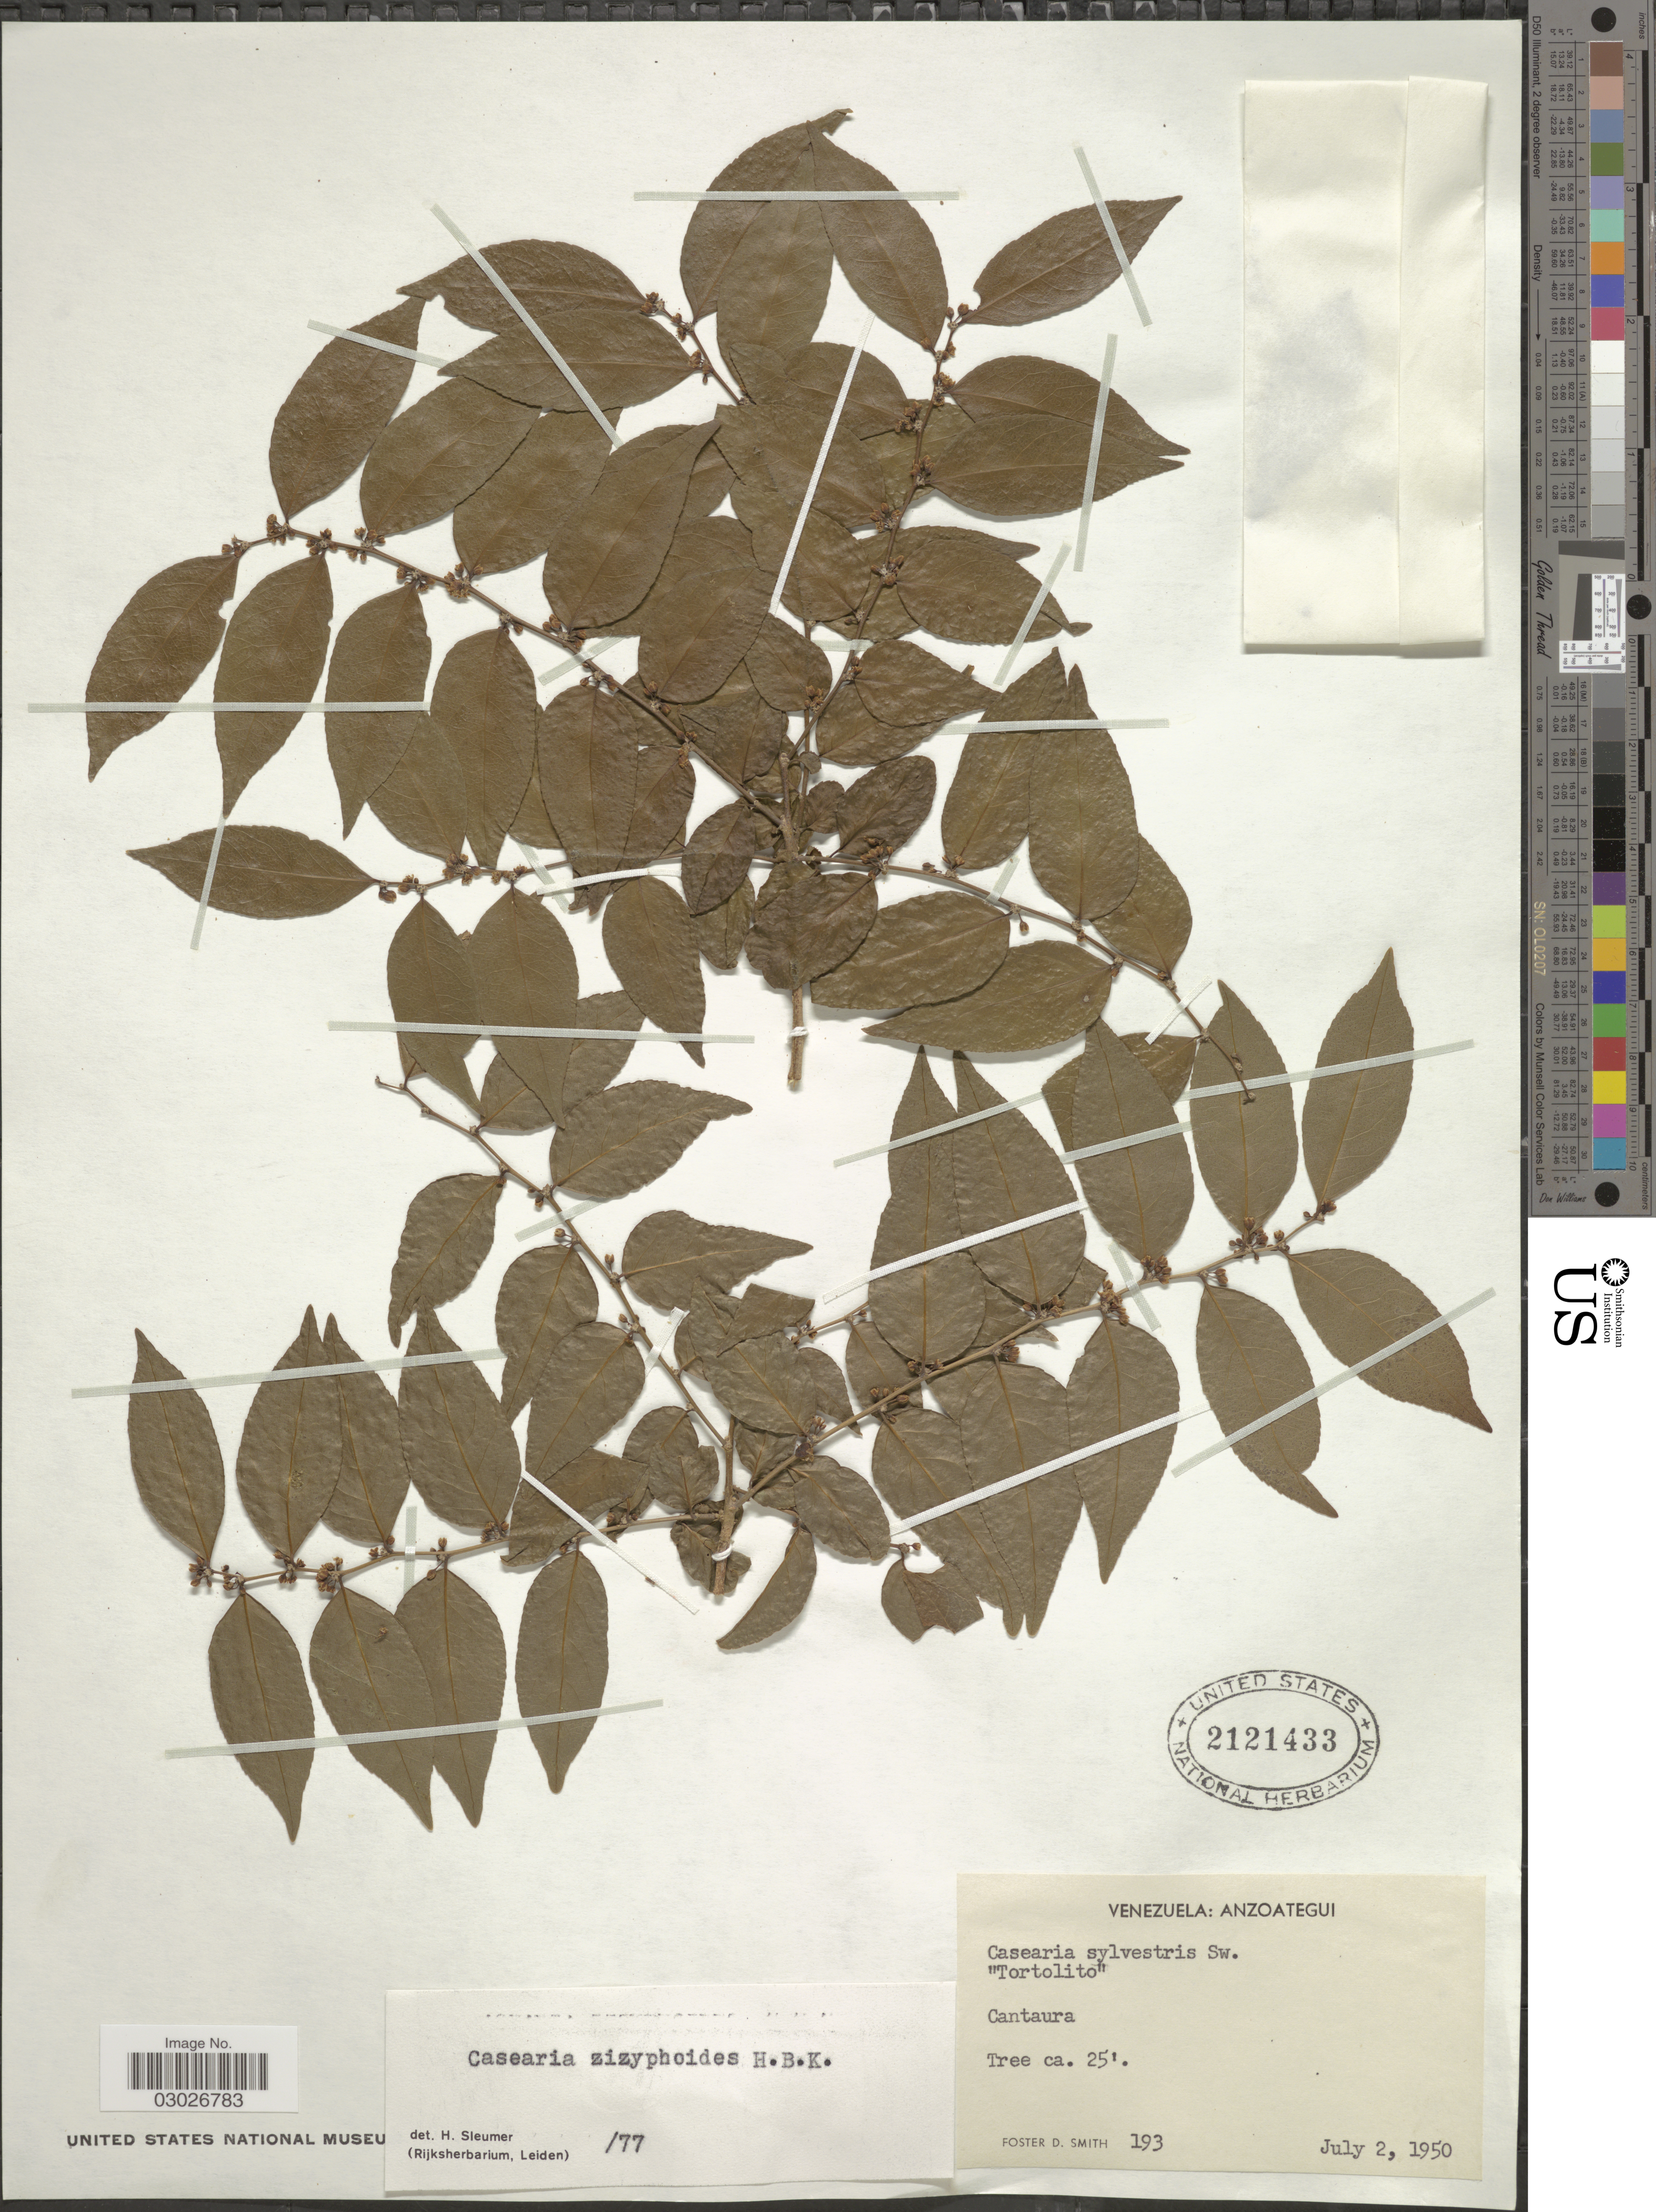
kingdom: Plantae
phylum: Tracheophyta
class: Magnoliopsida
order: Malpighiales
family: Salicaceae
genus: Casearia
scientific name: Casearia zizyphoides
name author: Kunth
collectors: F. Smith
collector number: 193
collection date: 1950-07-02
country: Venezuela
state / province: Anzoategui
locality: Cantaura.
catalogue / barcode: US 2121433